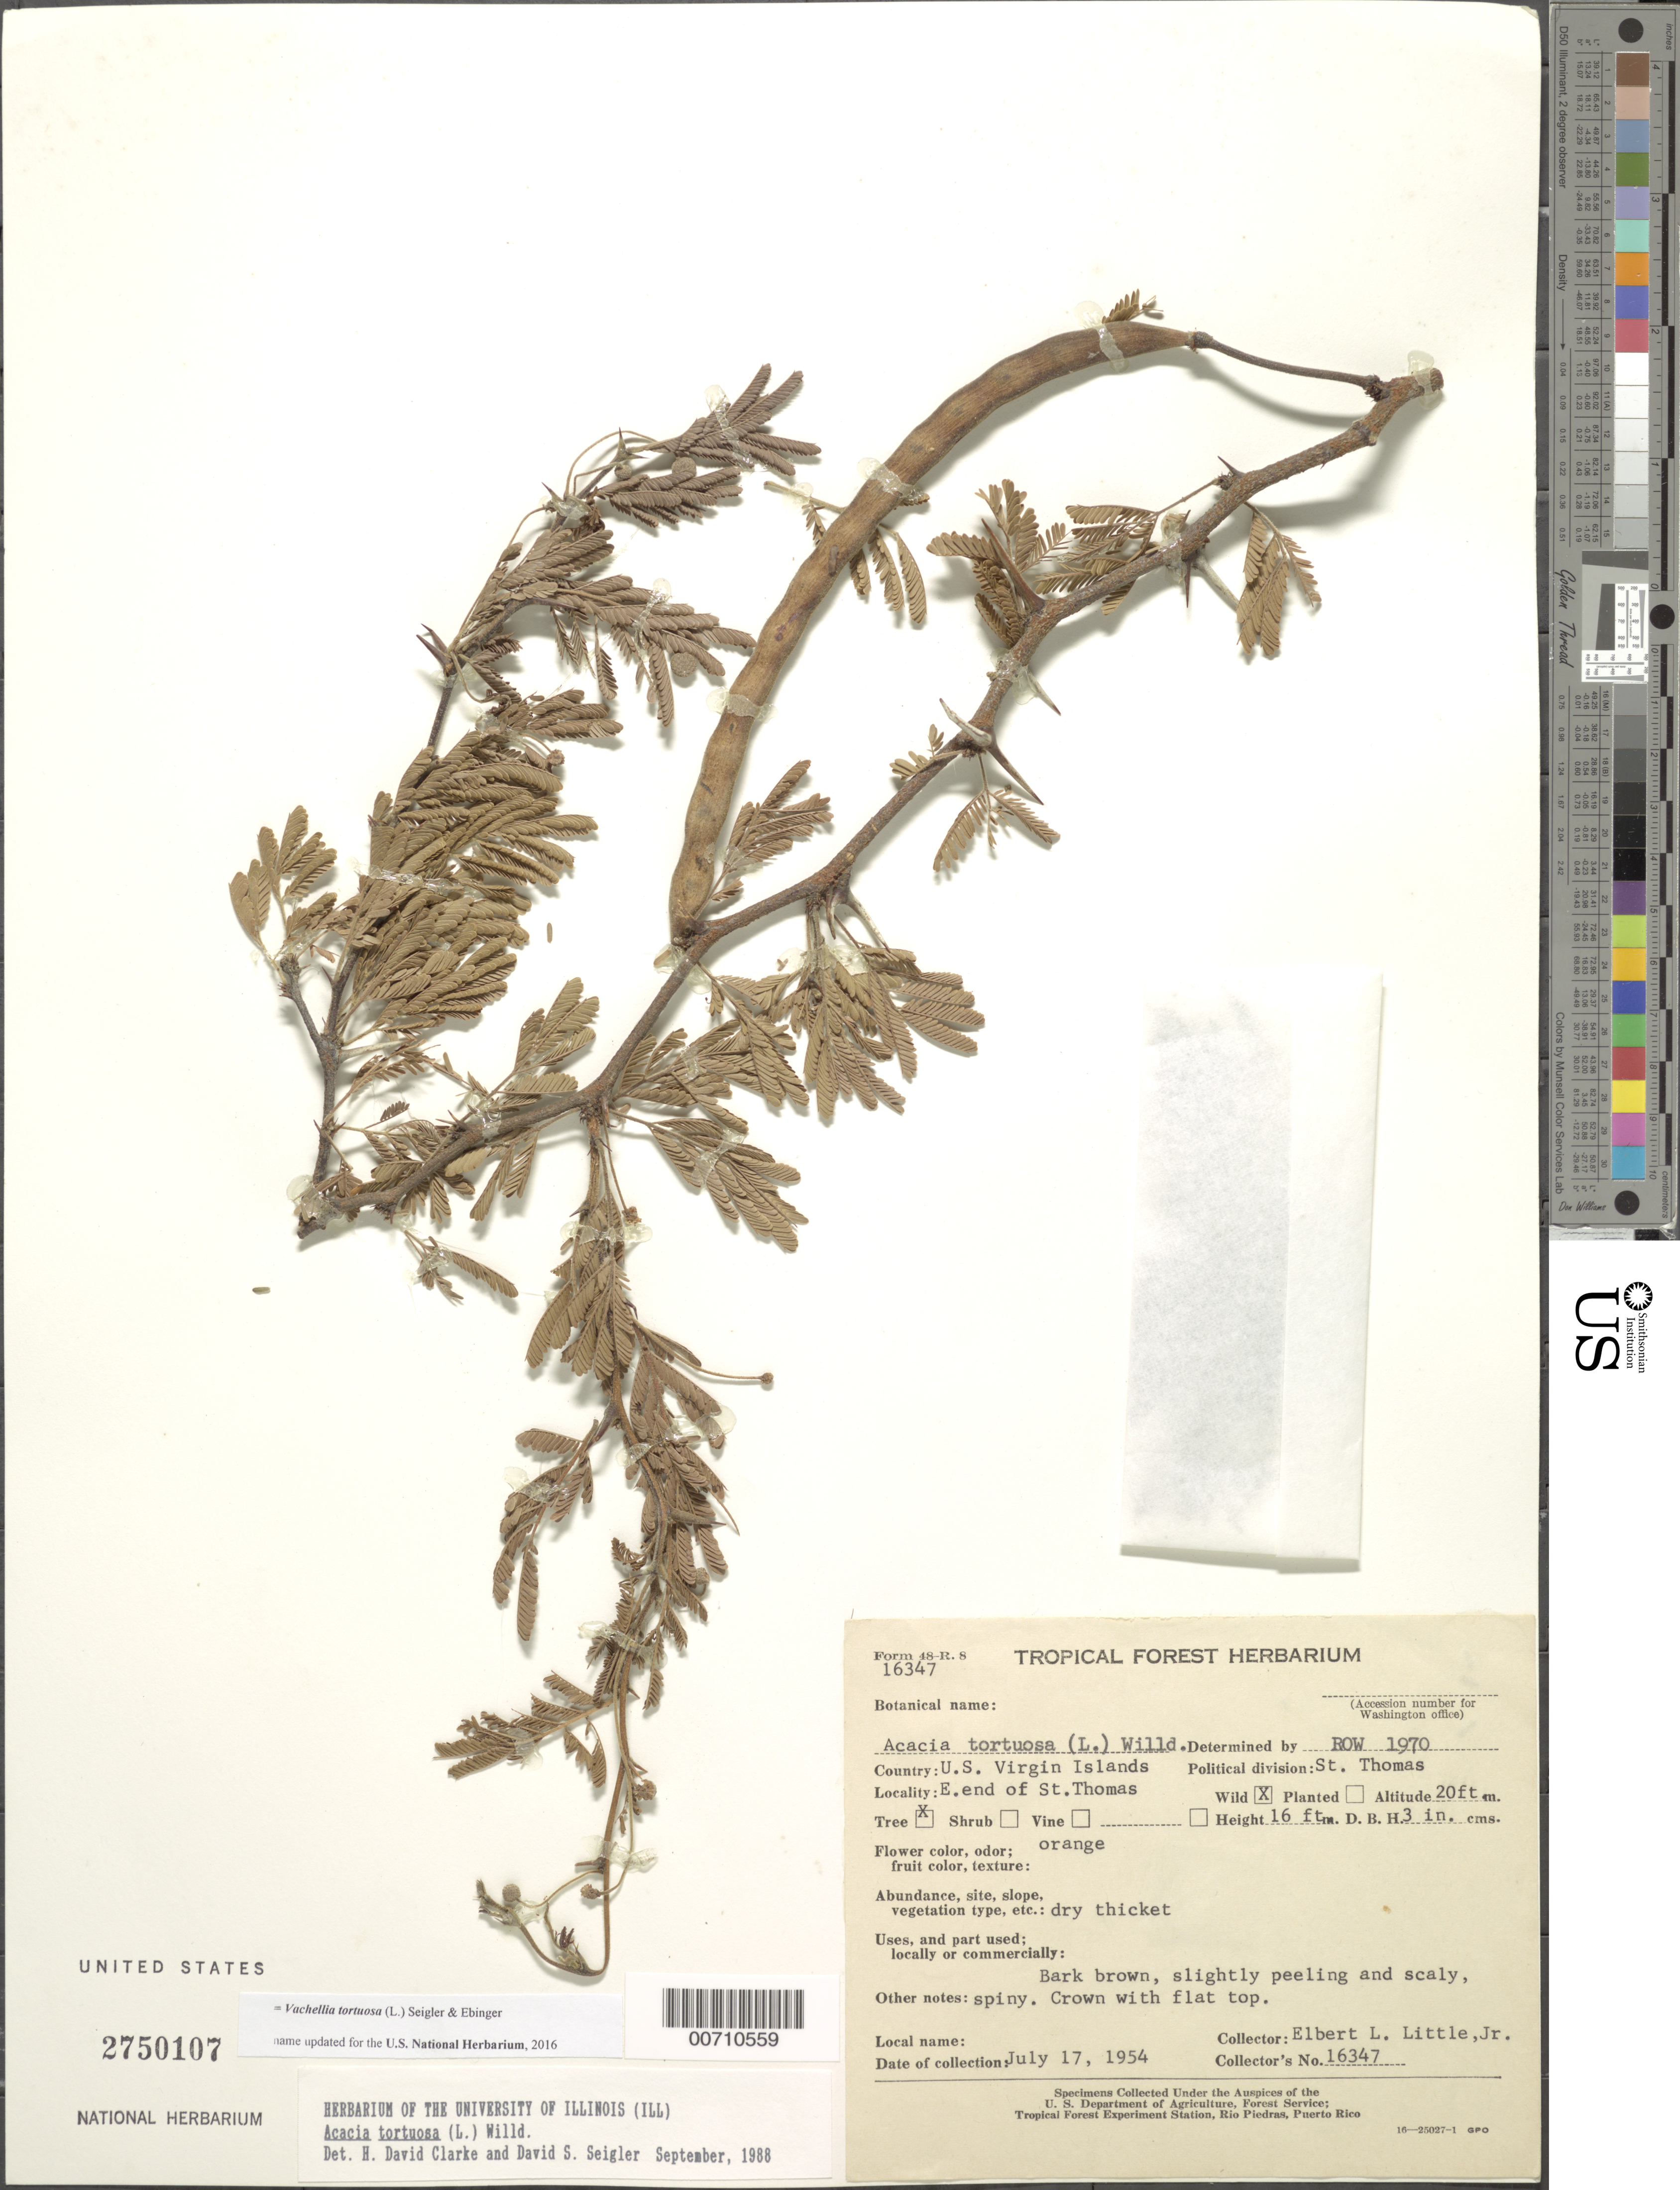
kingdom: Plantae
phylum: Tracheophyta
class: Magnoliopsida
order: Fabales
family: Fabaceae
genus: Vachellia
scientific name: Vachellia tortuosa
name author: (L.) Seigler & Ebinger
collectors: E. L. Little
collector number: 16347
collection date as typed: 17 Jul 1954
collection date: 1954-07-17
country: U.S. Virgin Islands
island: St. Thomas Island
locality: East end of St. Thomas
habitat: Dry thicket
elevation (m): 6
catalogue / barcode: US 2750107